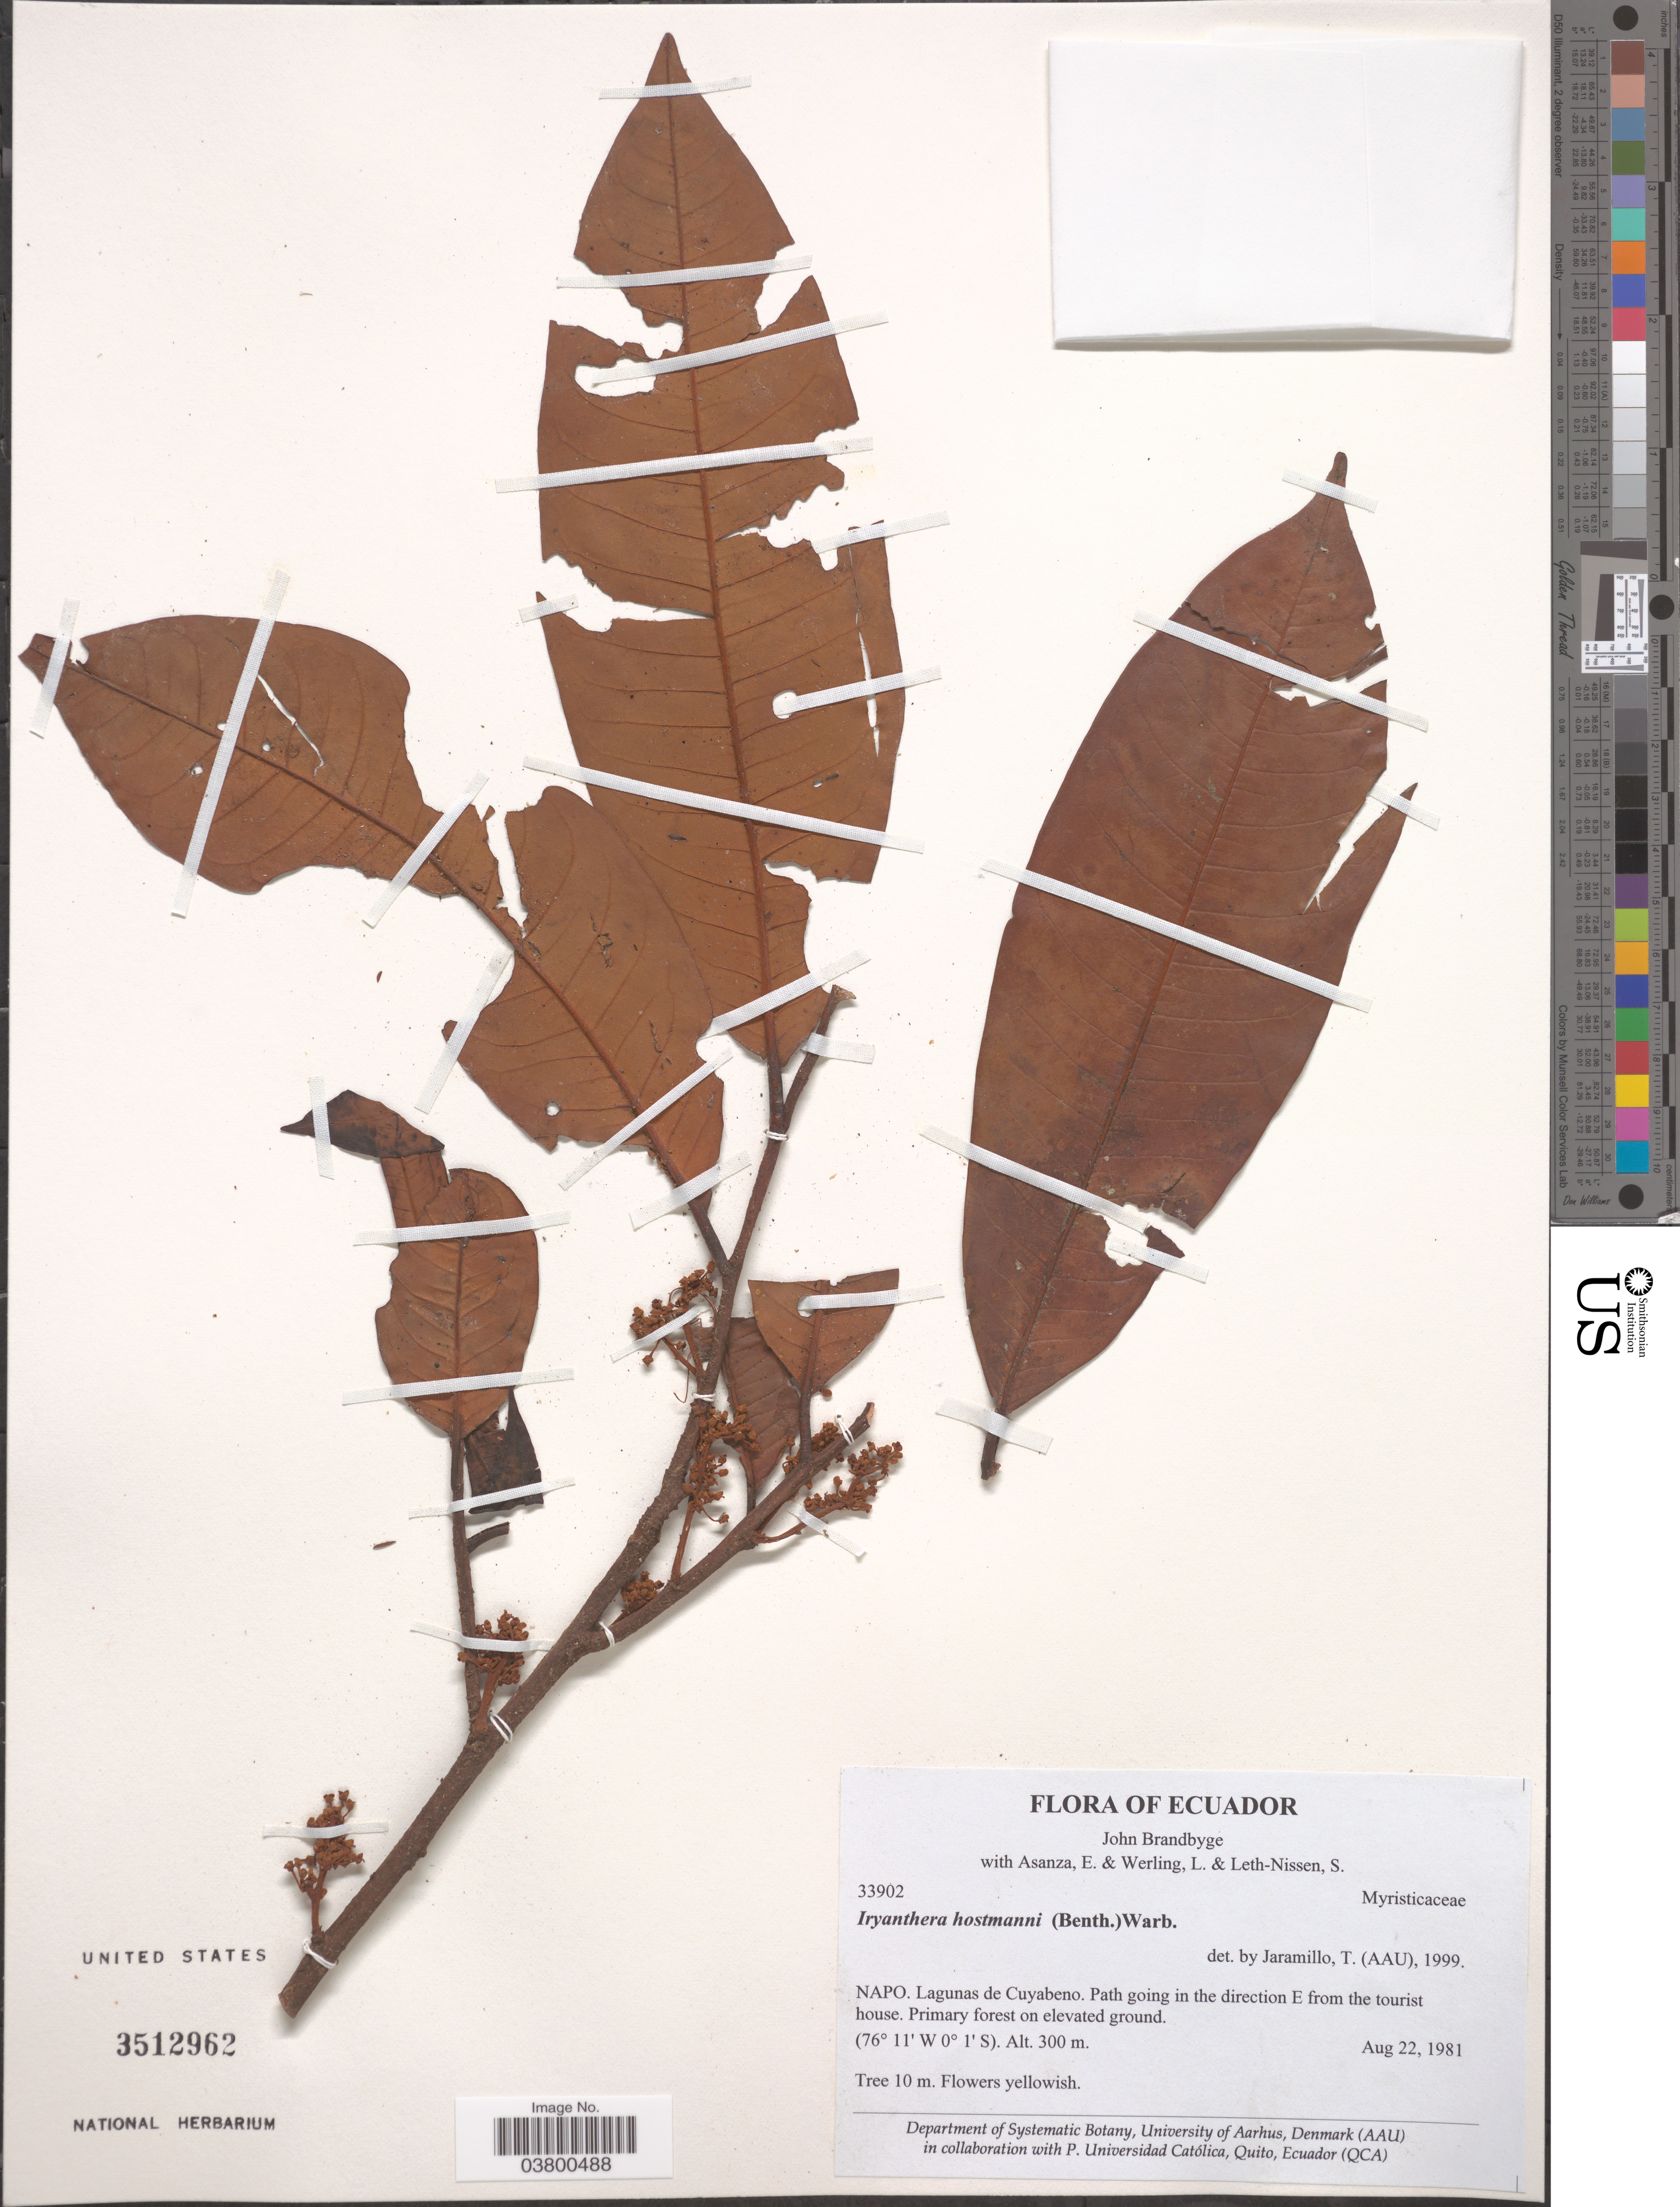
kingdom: Plantae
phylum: Tracheophyta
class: Magnoliopsida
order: Magnoliales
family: Myristicaceae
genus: Iryanthera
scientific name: Iryanthera hostmannii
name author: (Benth.) Warb.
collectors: J. Brandbyge, E. Asanza, L. Werling & S. Leth-Nissen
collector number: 33902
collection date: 1981-08-22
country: Ecuador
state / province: Napo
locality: Lagunas de Cuyabeno. Path going in the direction E from the tourist house.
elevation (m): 300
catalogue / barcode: US 3512962